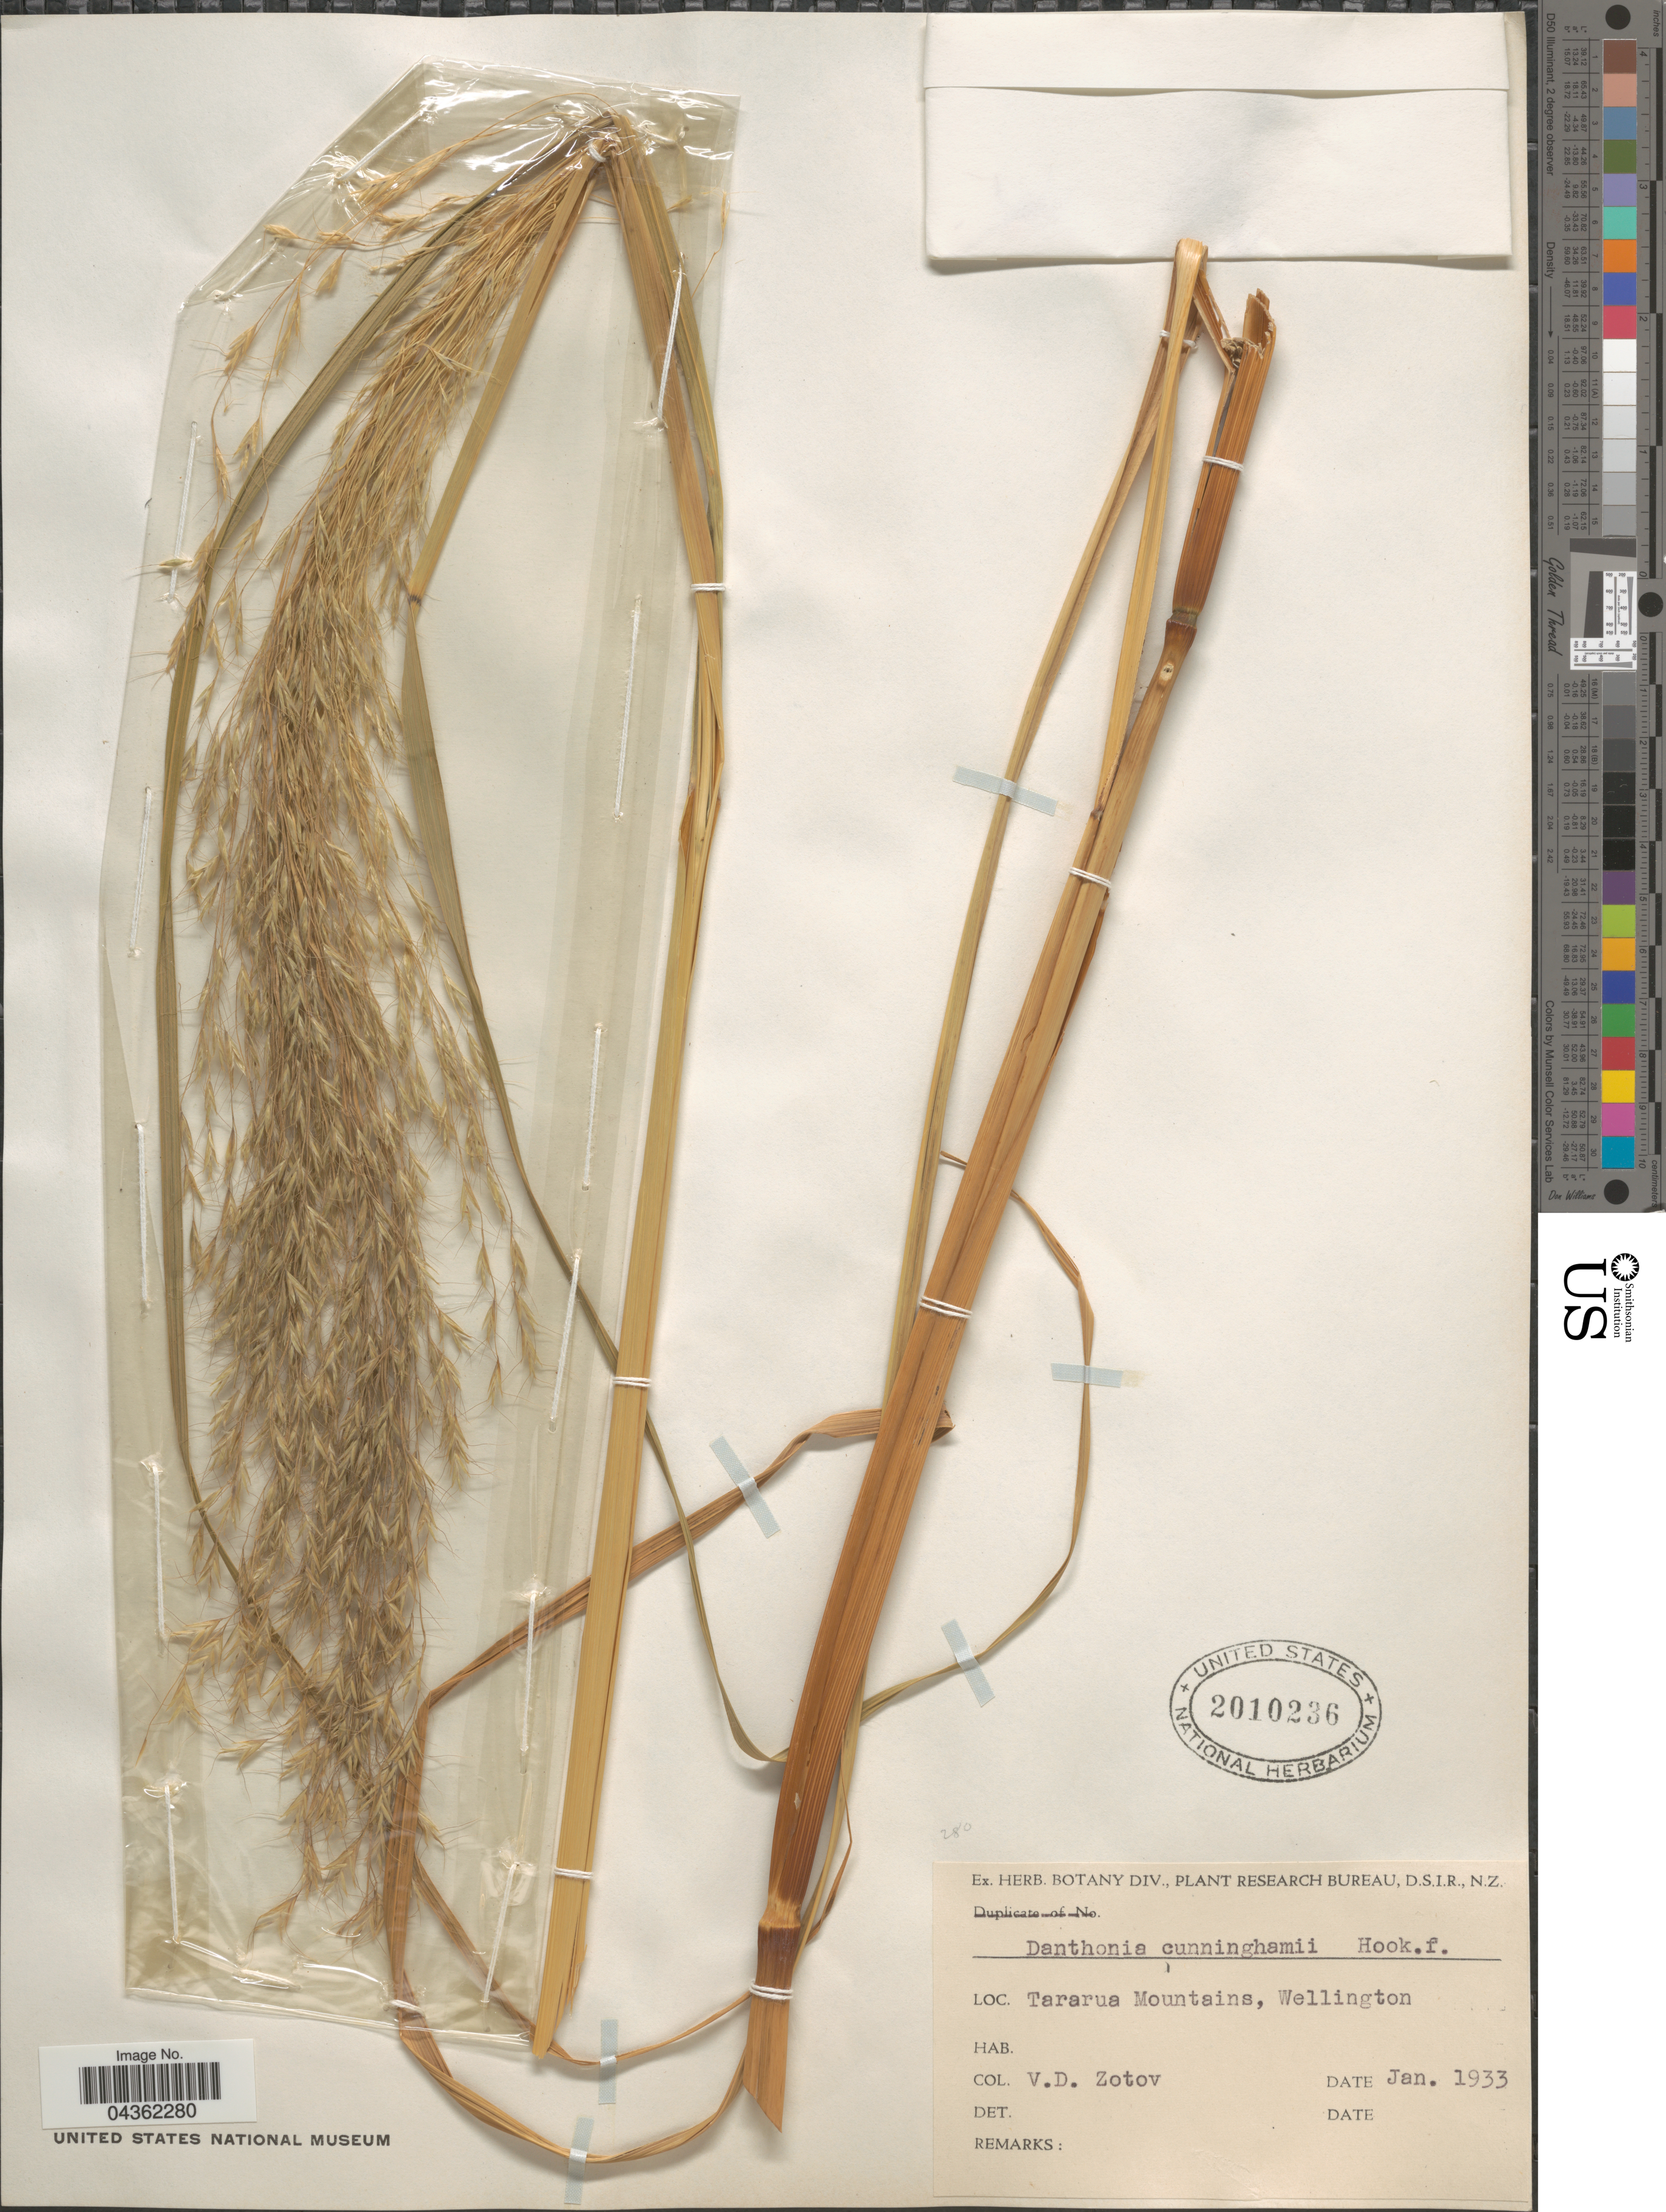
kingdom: Plantae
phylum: Tracheophyta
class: Liliopsida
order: Poales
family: Poaceae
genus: Chionochloa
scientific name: Chionochloa conspicua subsp. cunninghamii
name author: (Hook. f.) Zotov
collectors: V. Zotov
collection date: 1933-01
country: New Zealand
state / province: Wellington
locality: Tararua Mountains.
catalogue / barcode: US 2010236